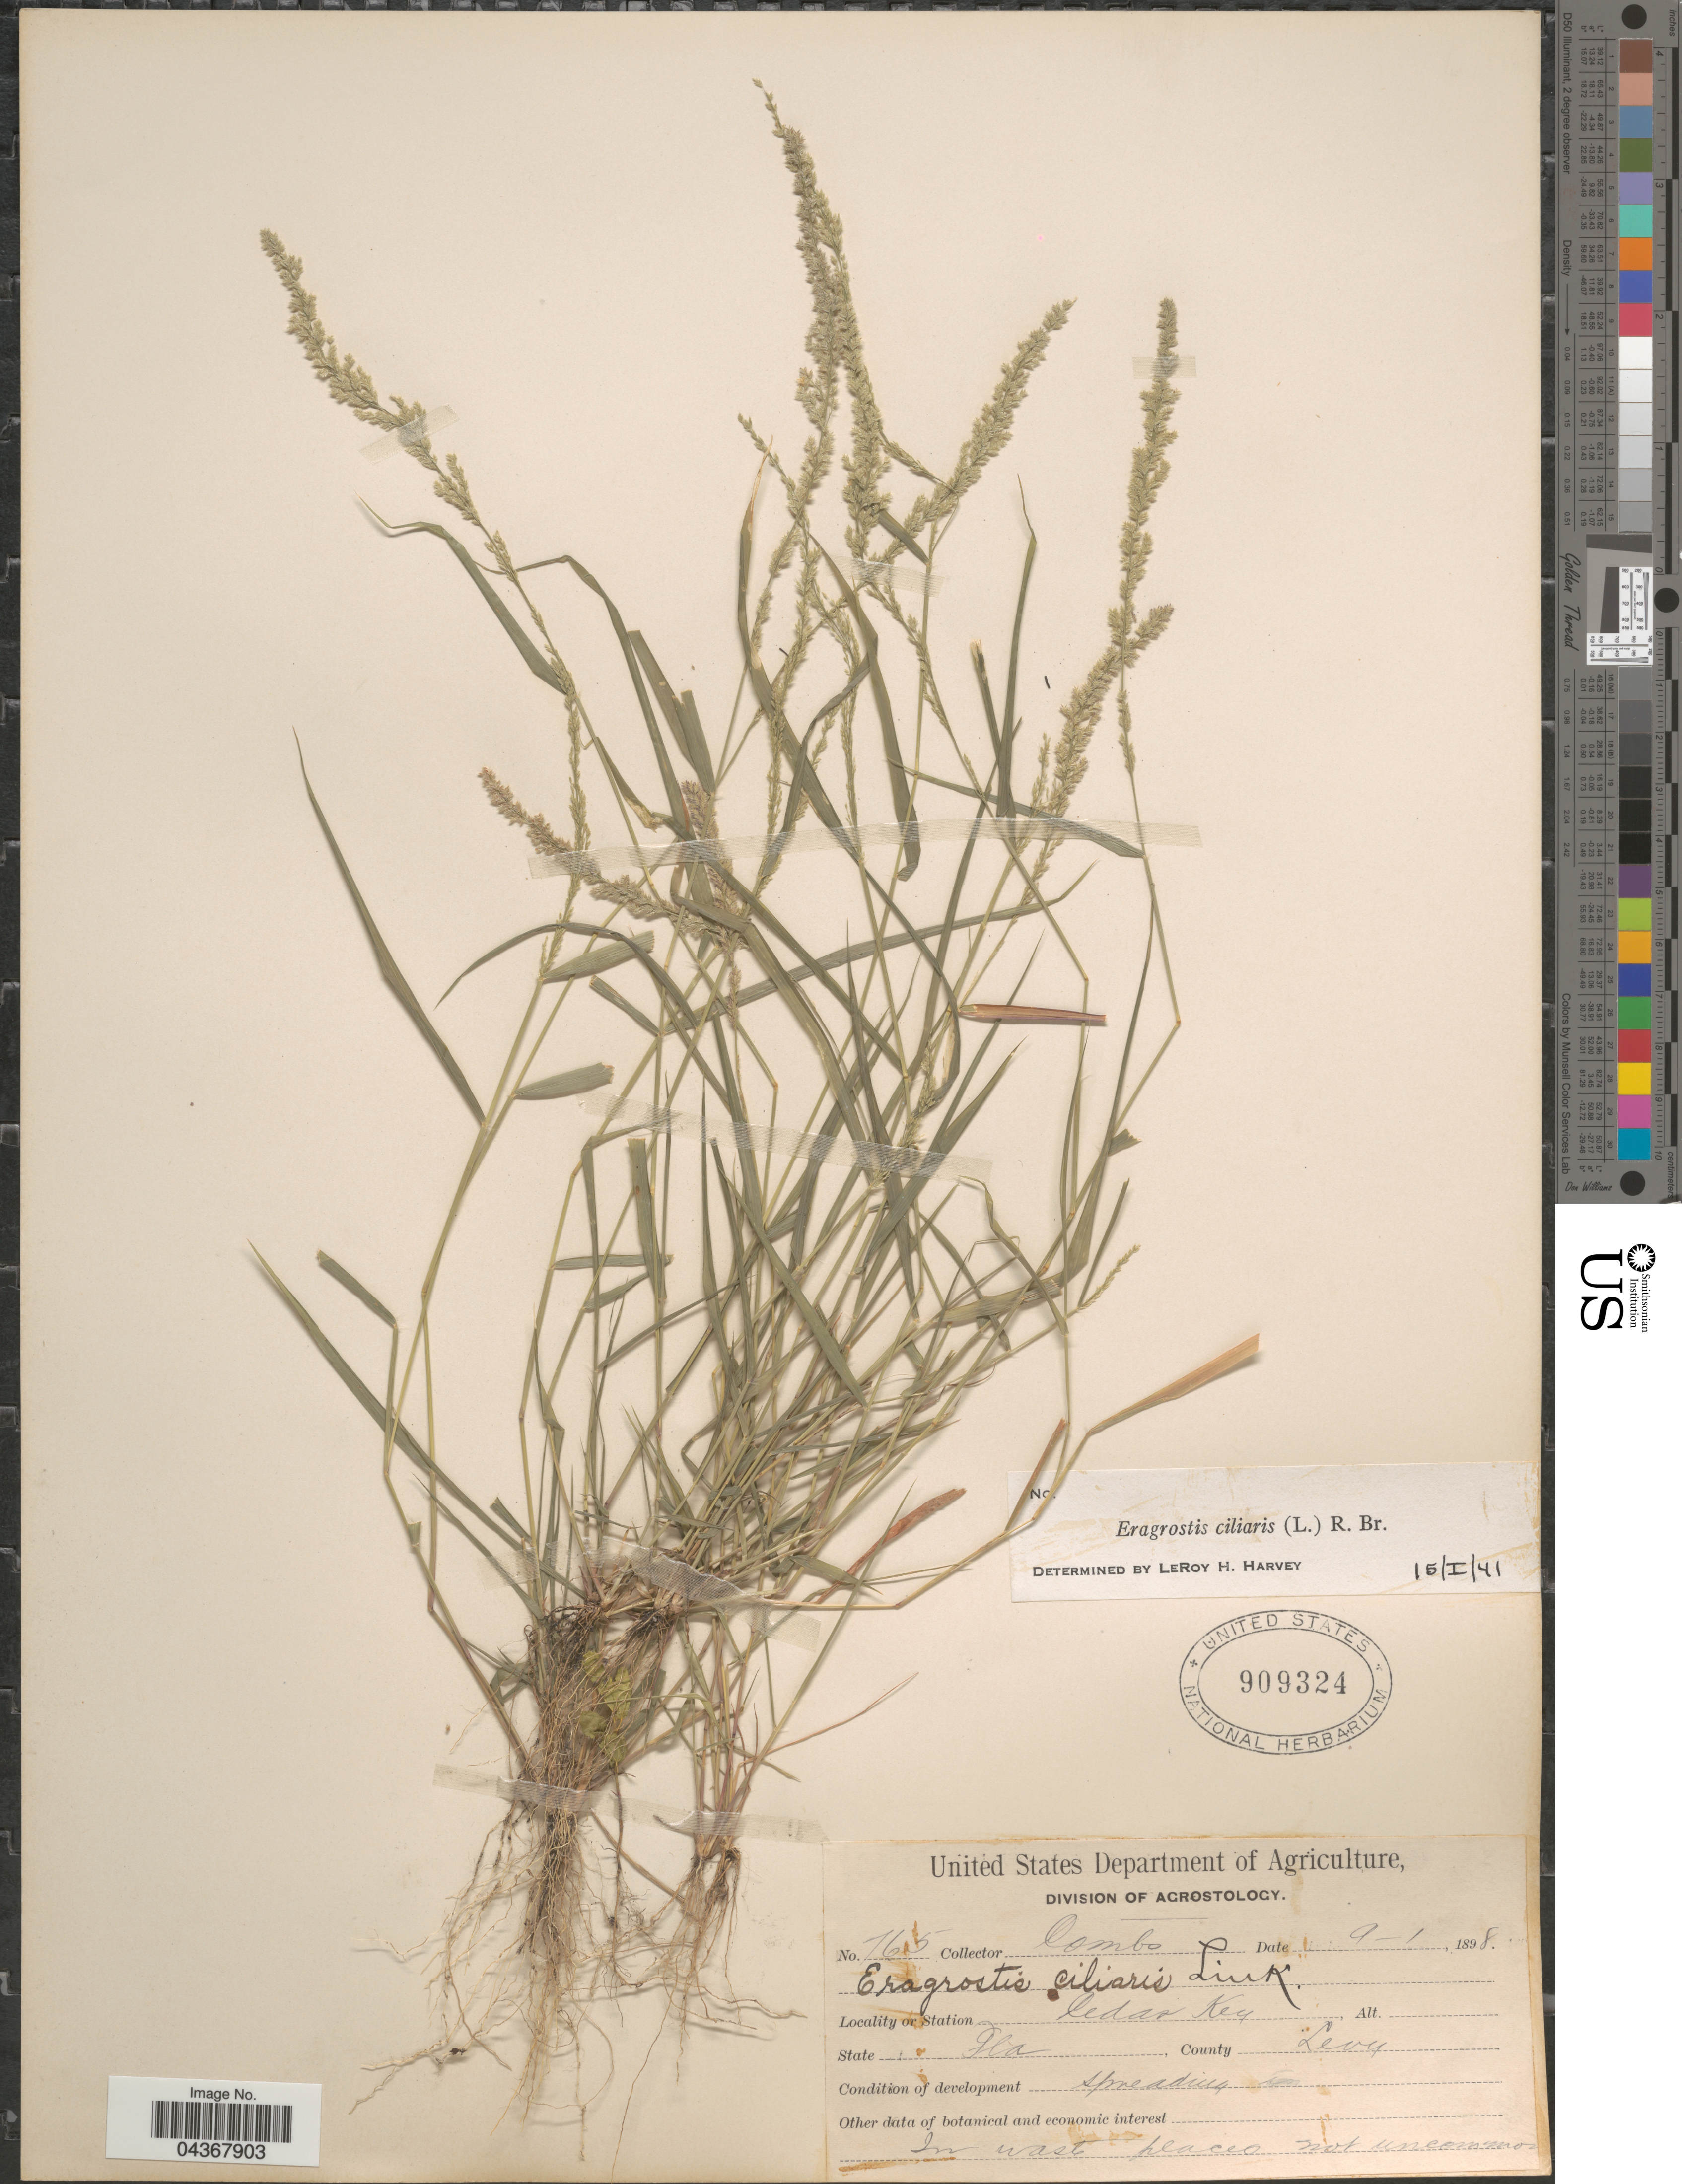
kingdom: Plantae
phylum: Tracheophyta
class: Liliopsida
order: Poales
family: Poaceae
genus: Eragrostis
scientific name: Eragrostis ciliaris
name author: (L.) R. Br.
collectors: Combo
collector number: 765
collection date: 1898-09-01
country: United States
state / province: Florida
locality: Cedar Key. County Levy.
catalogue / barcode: US 909324